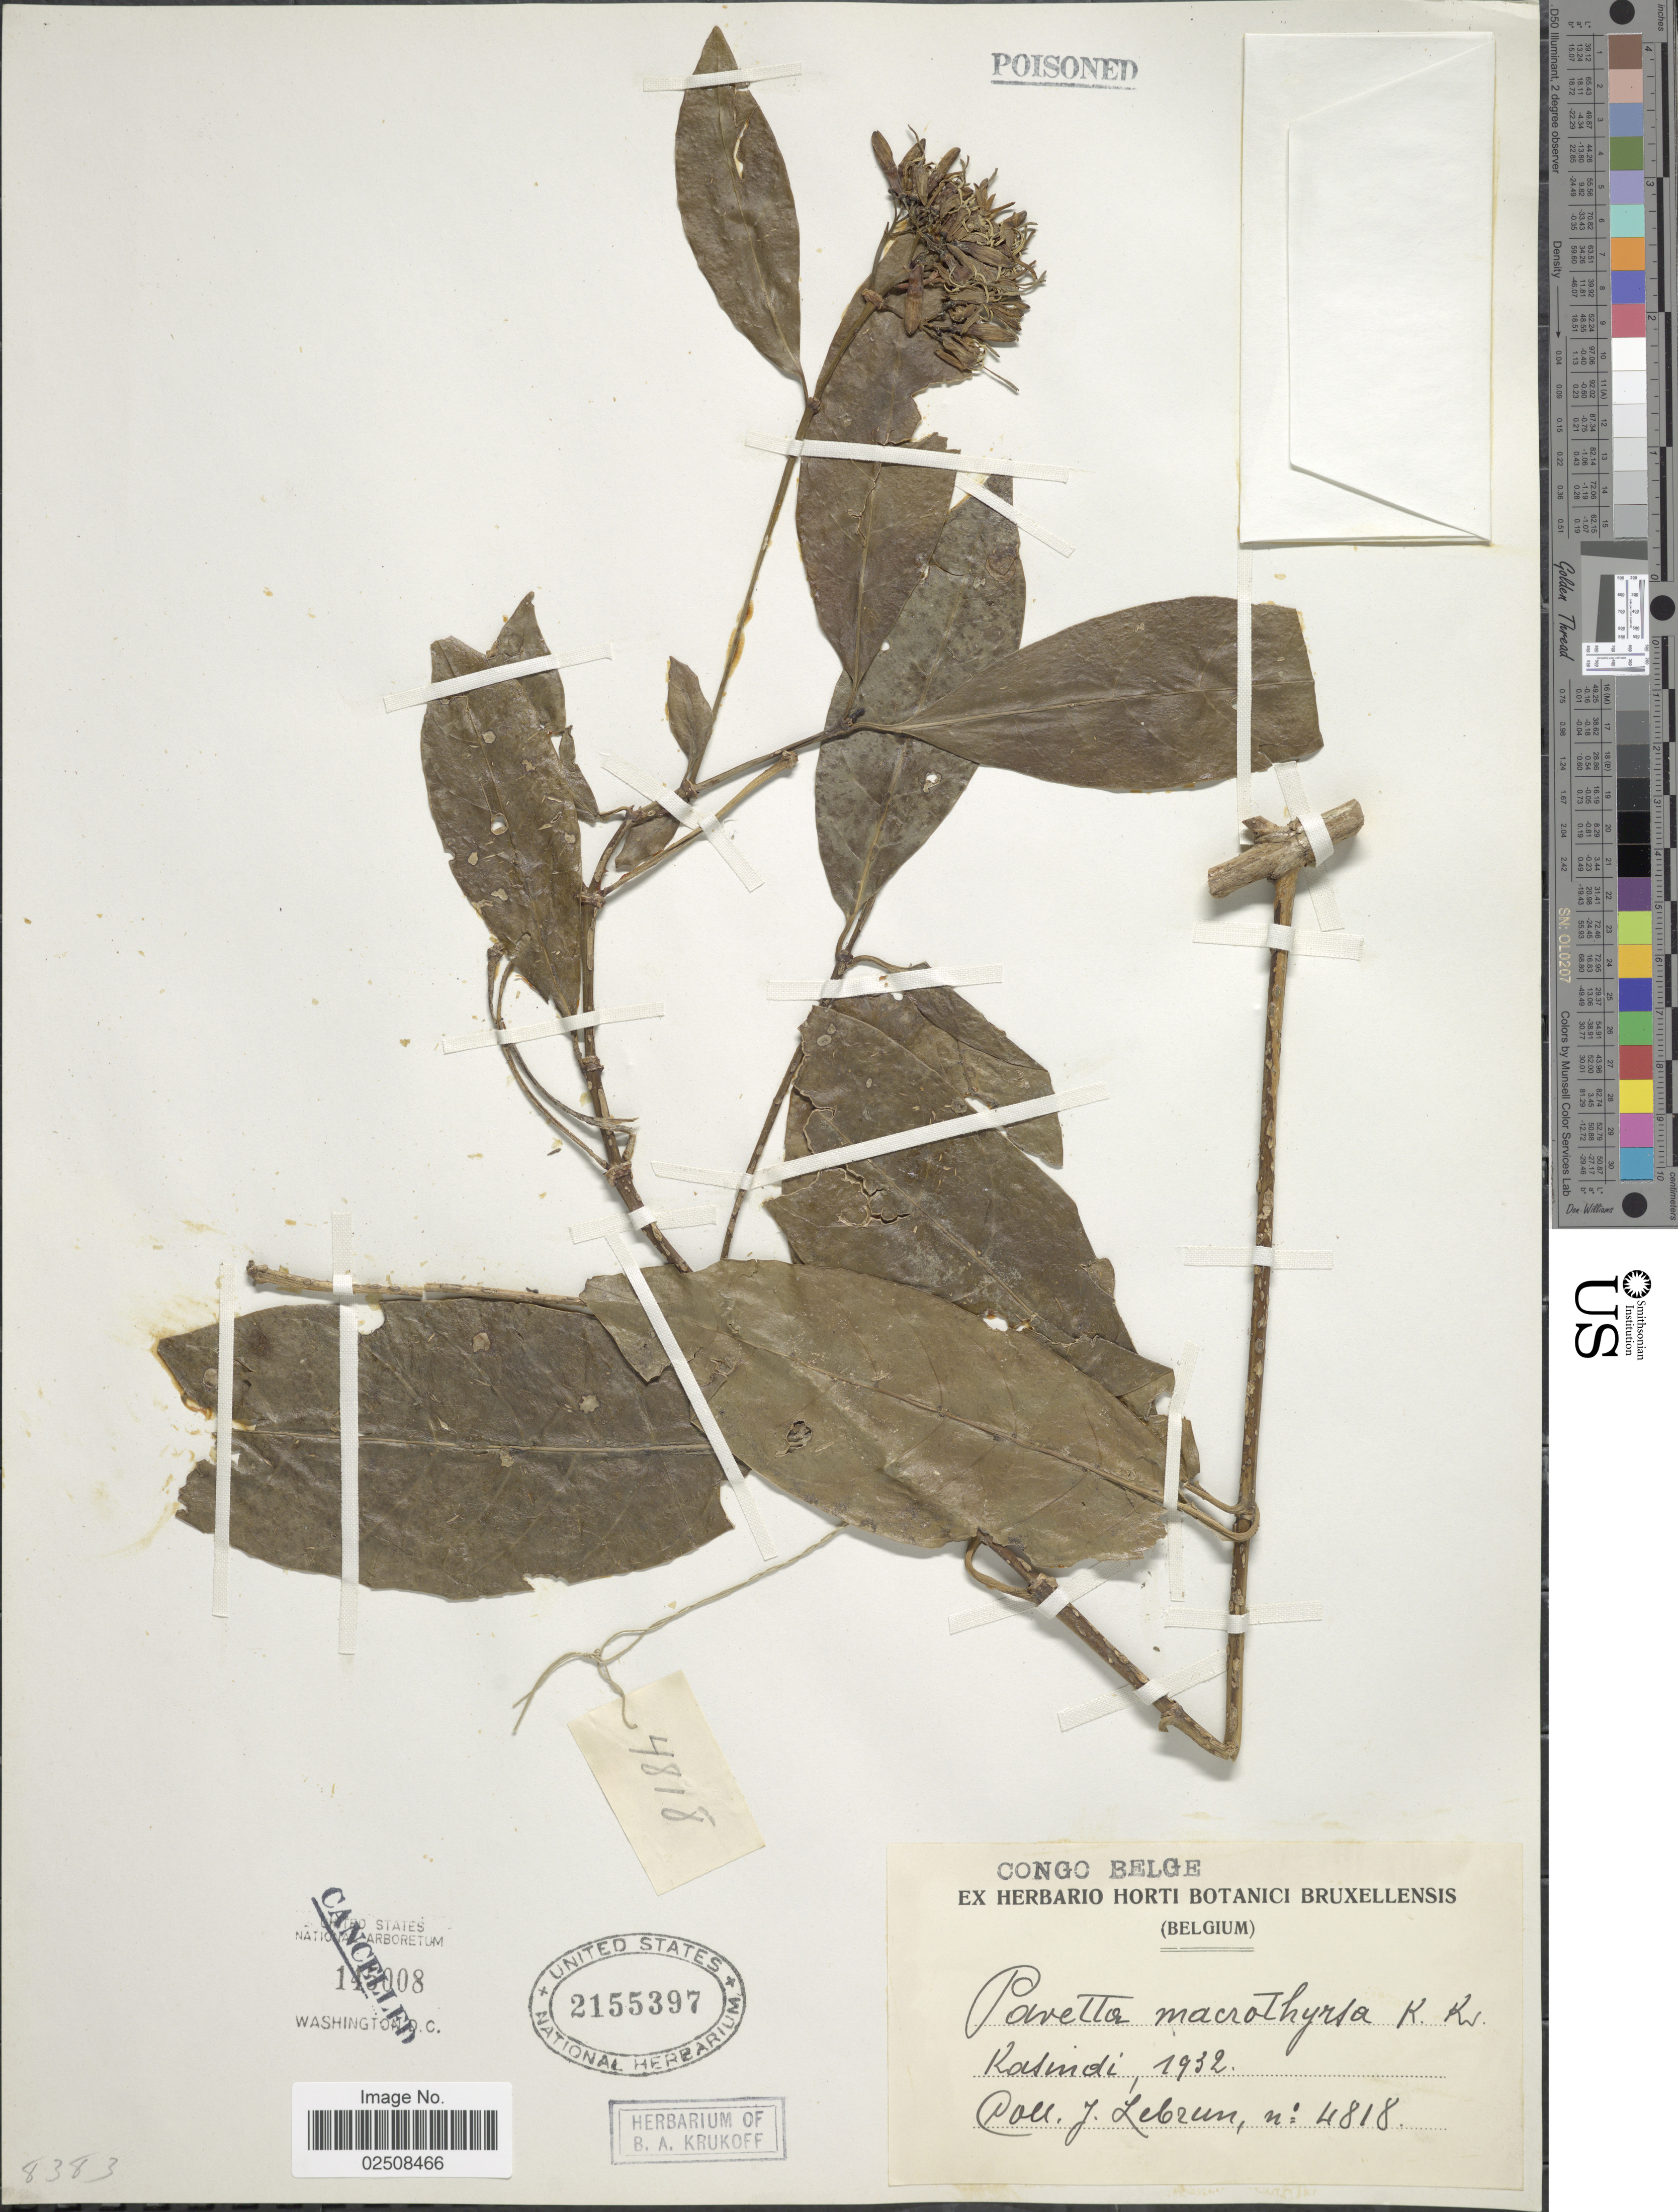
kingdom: Plantae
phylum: Tracheophyta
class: Magnoliopsida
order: Gentianales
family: Rubiaceae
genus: Pavetta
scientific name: Pavetta macrothyrsa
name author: Teijsm. & Binn.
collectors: J. A. Lebrun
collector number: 4818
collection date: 1932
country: Congo, Democratic Republic of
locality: Congo Belge. Kasindi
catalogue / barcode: US 2155397